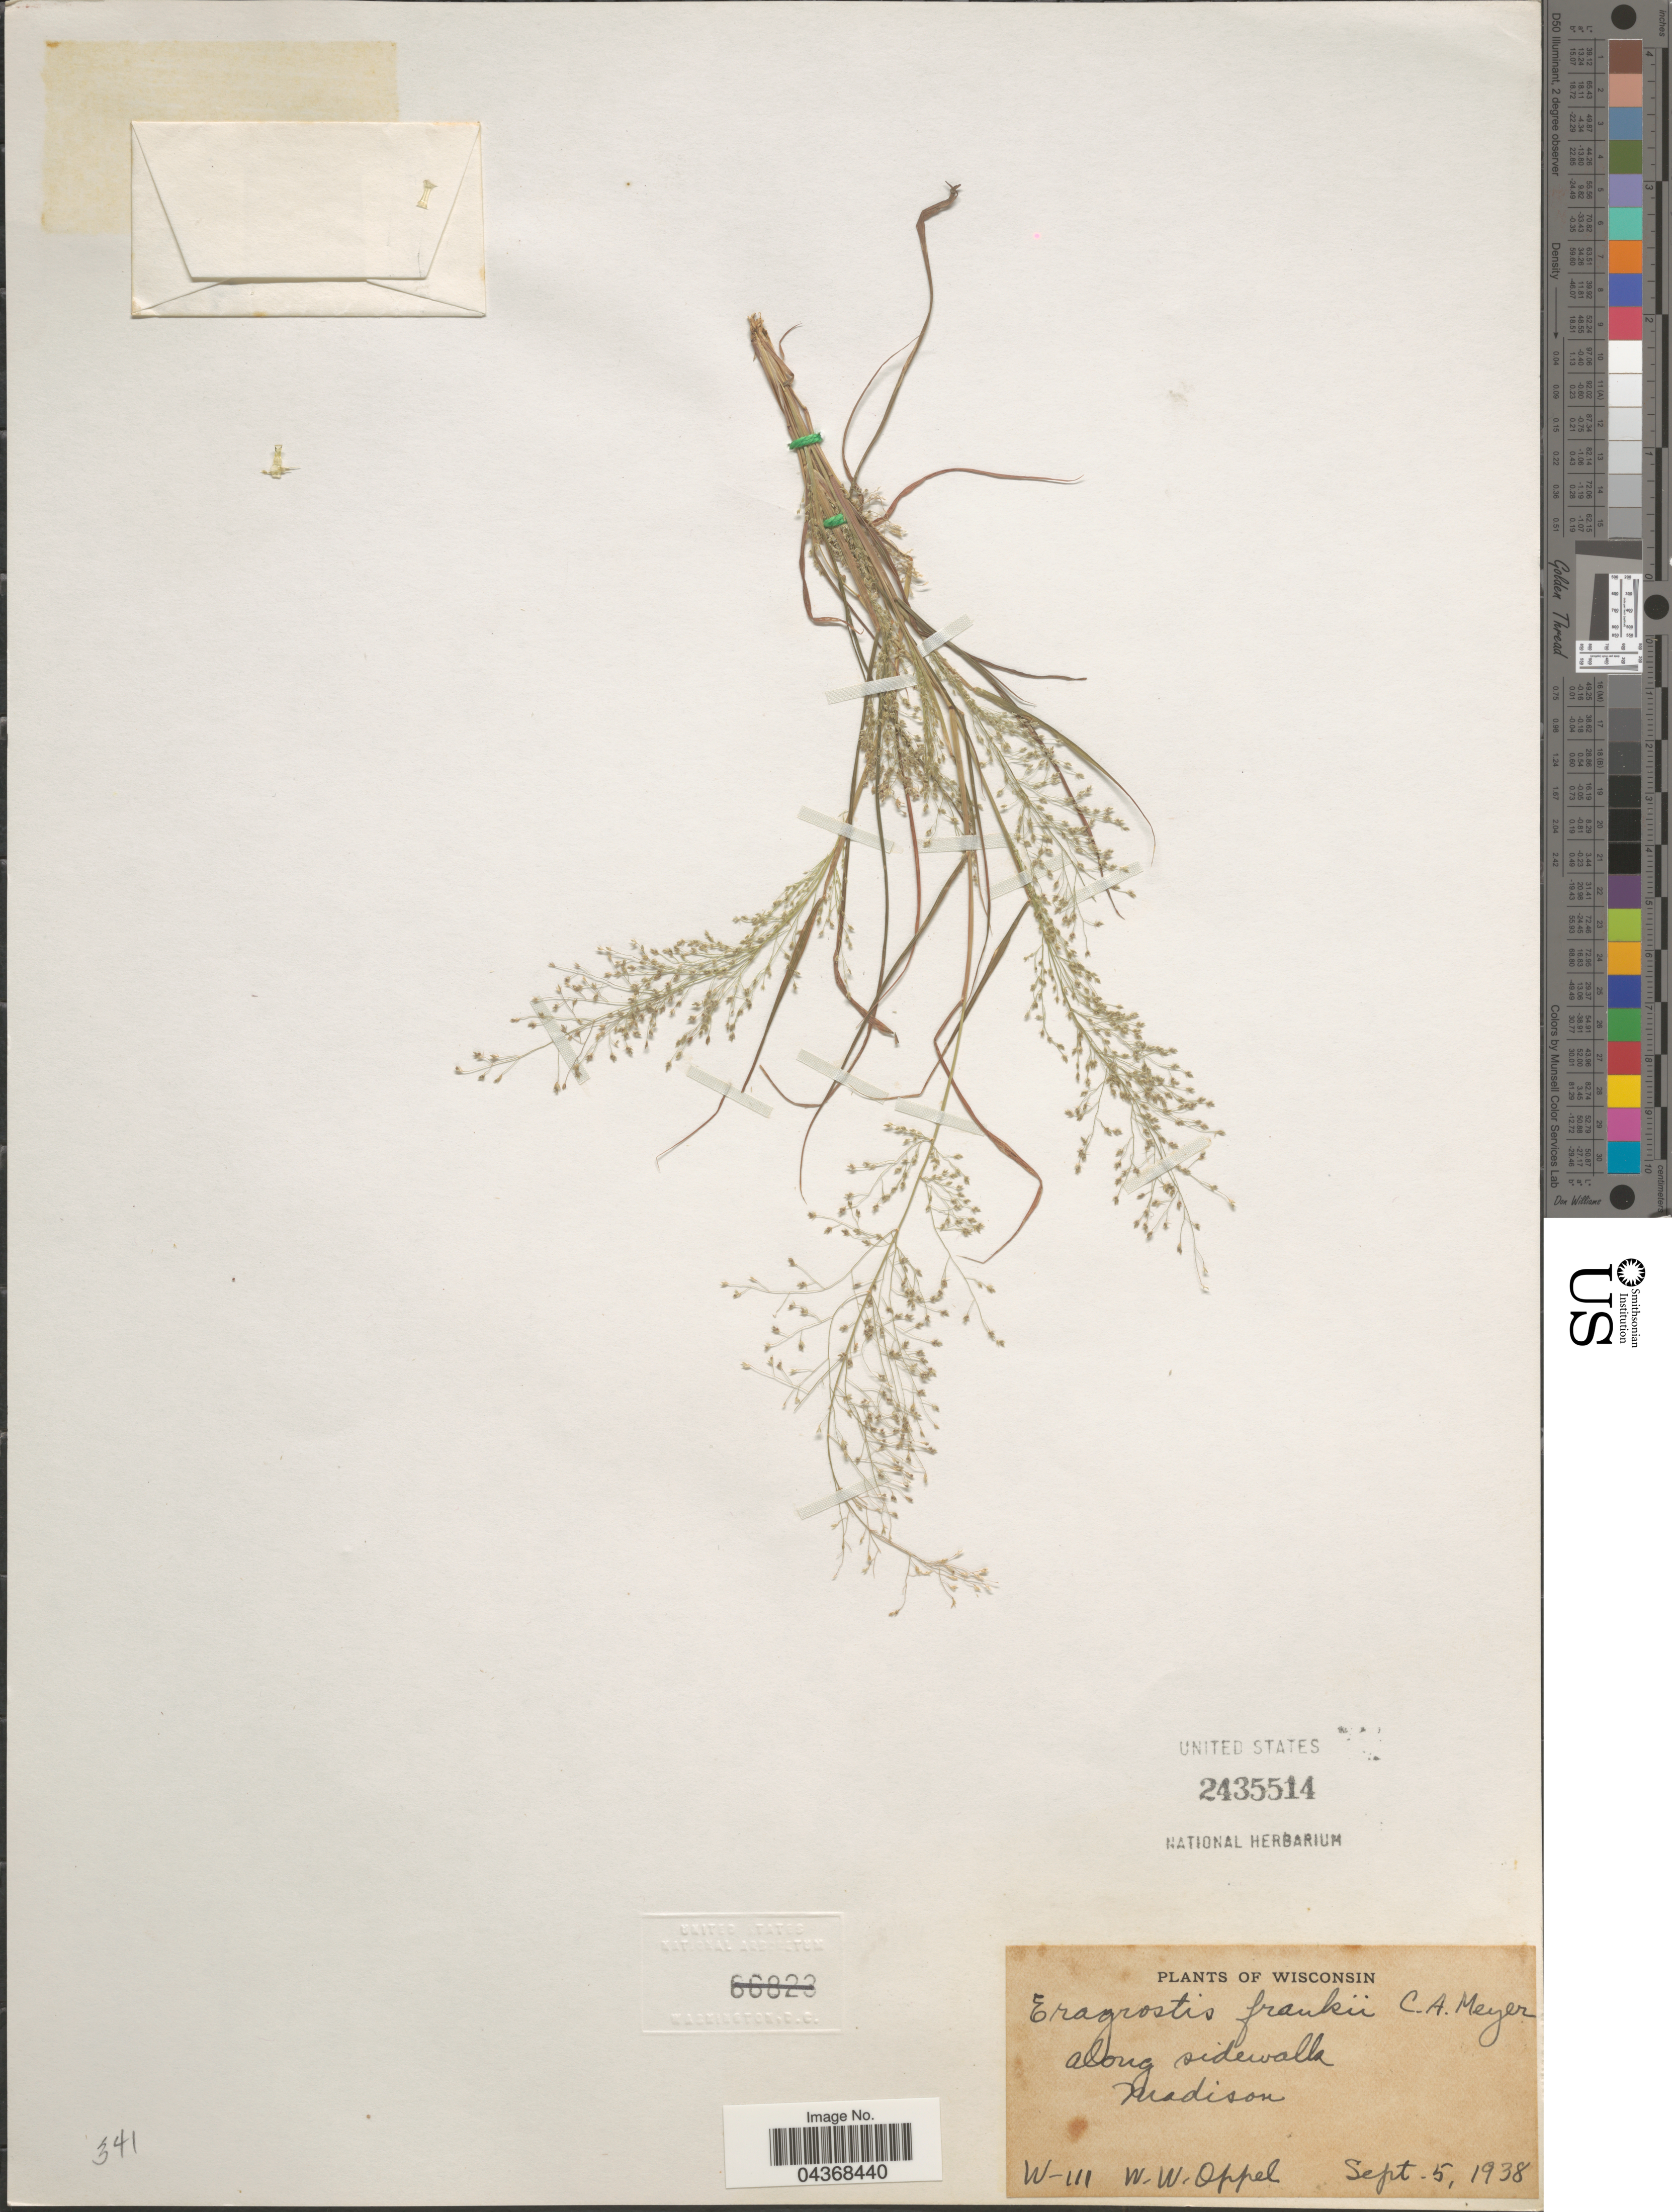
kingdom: Plantae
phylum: Tracheophyta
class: Liliopsida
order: Poales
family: Poaceae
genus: Eragrostis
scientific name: Eragrostis frankii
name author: C.A. Mey. ex Steud.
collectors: W. Oppel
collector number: W-111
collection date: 1938-09-05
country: United States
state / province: Wisconsin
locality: Along sidewalk. Madison.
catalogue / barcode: US 2435514